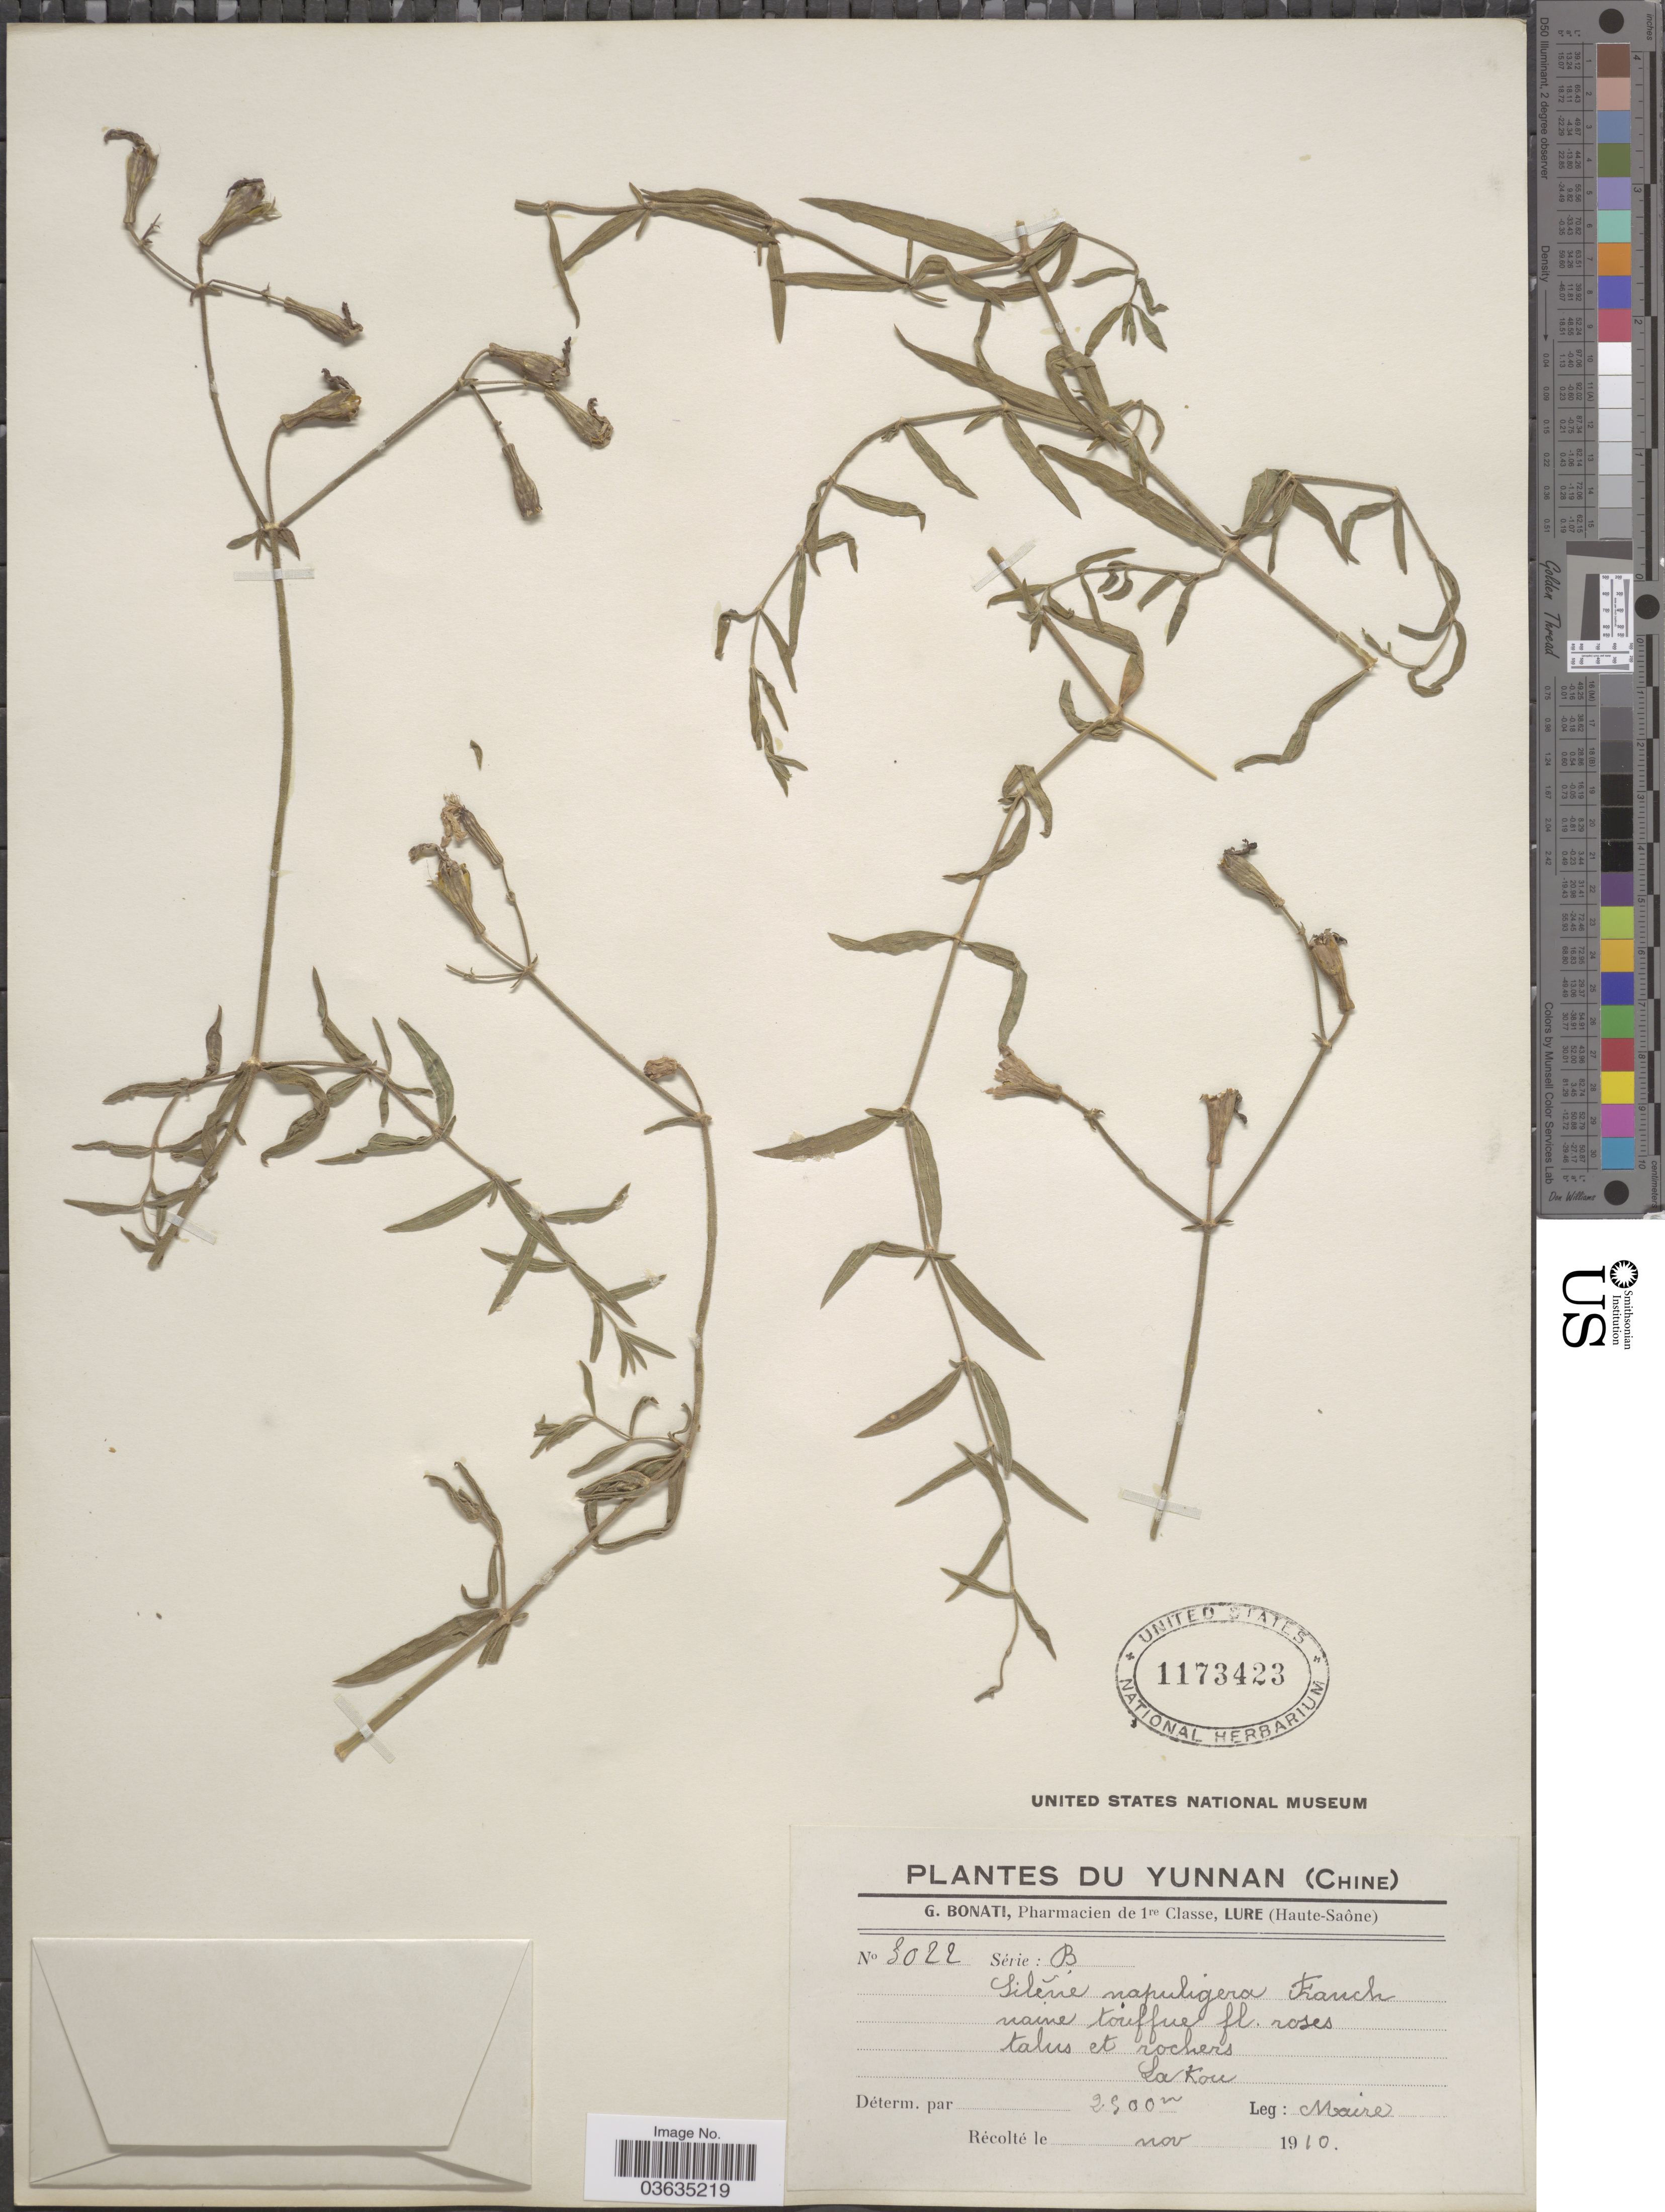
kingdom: Plantae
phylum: Tracheophyta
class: Magnoliopsida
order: Caryophyllales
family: Caryophyllaceae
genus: Silene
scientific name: Silene napuligera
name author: Franch.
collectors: Maire, --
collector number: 3022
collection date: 1910-11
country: China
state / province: Yunnan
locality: La Kou.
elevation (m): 2500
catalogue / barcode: US 1173423